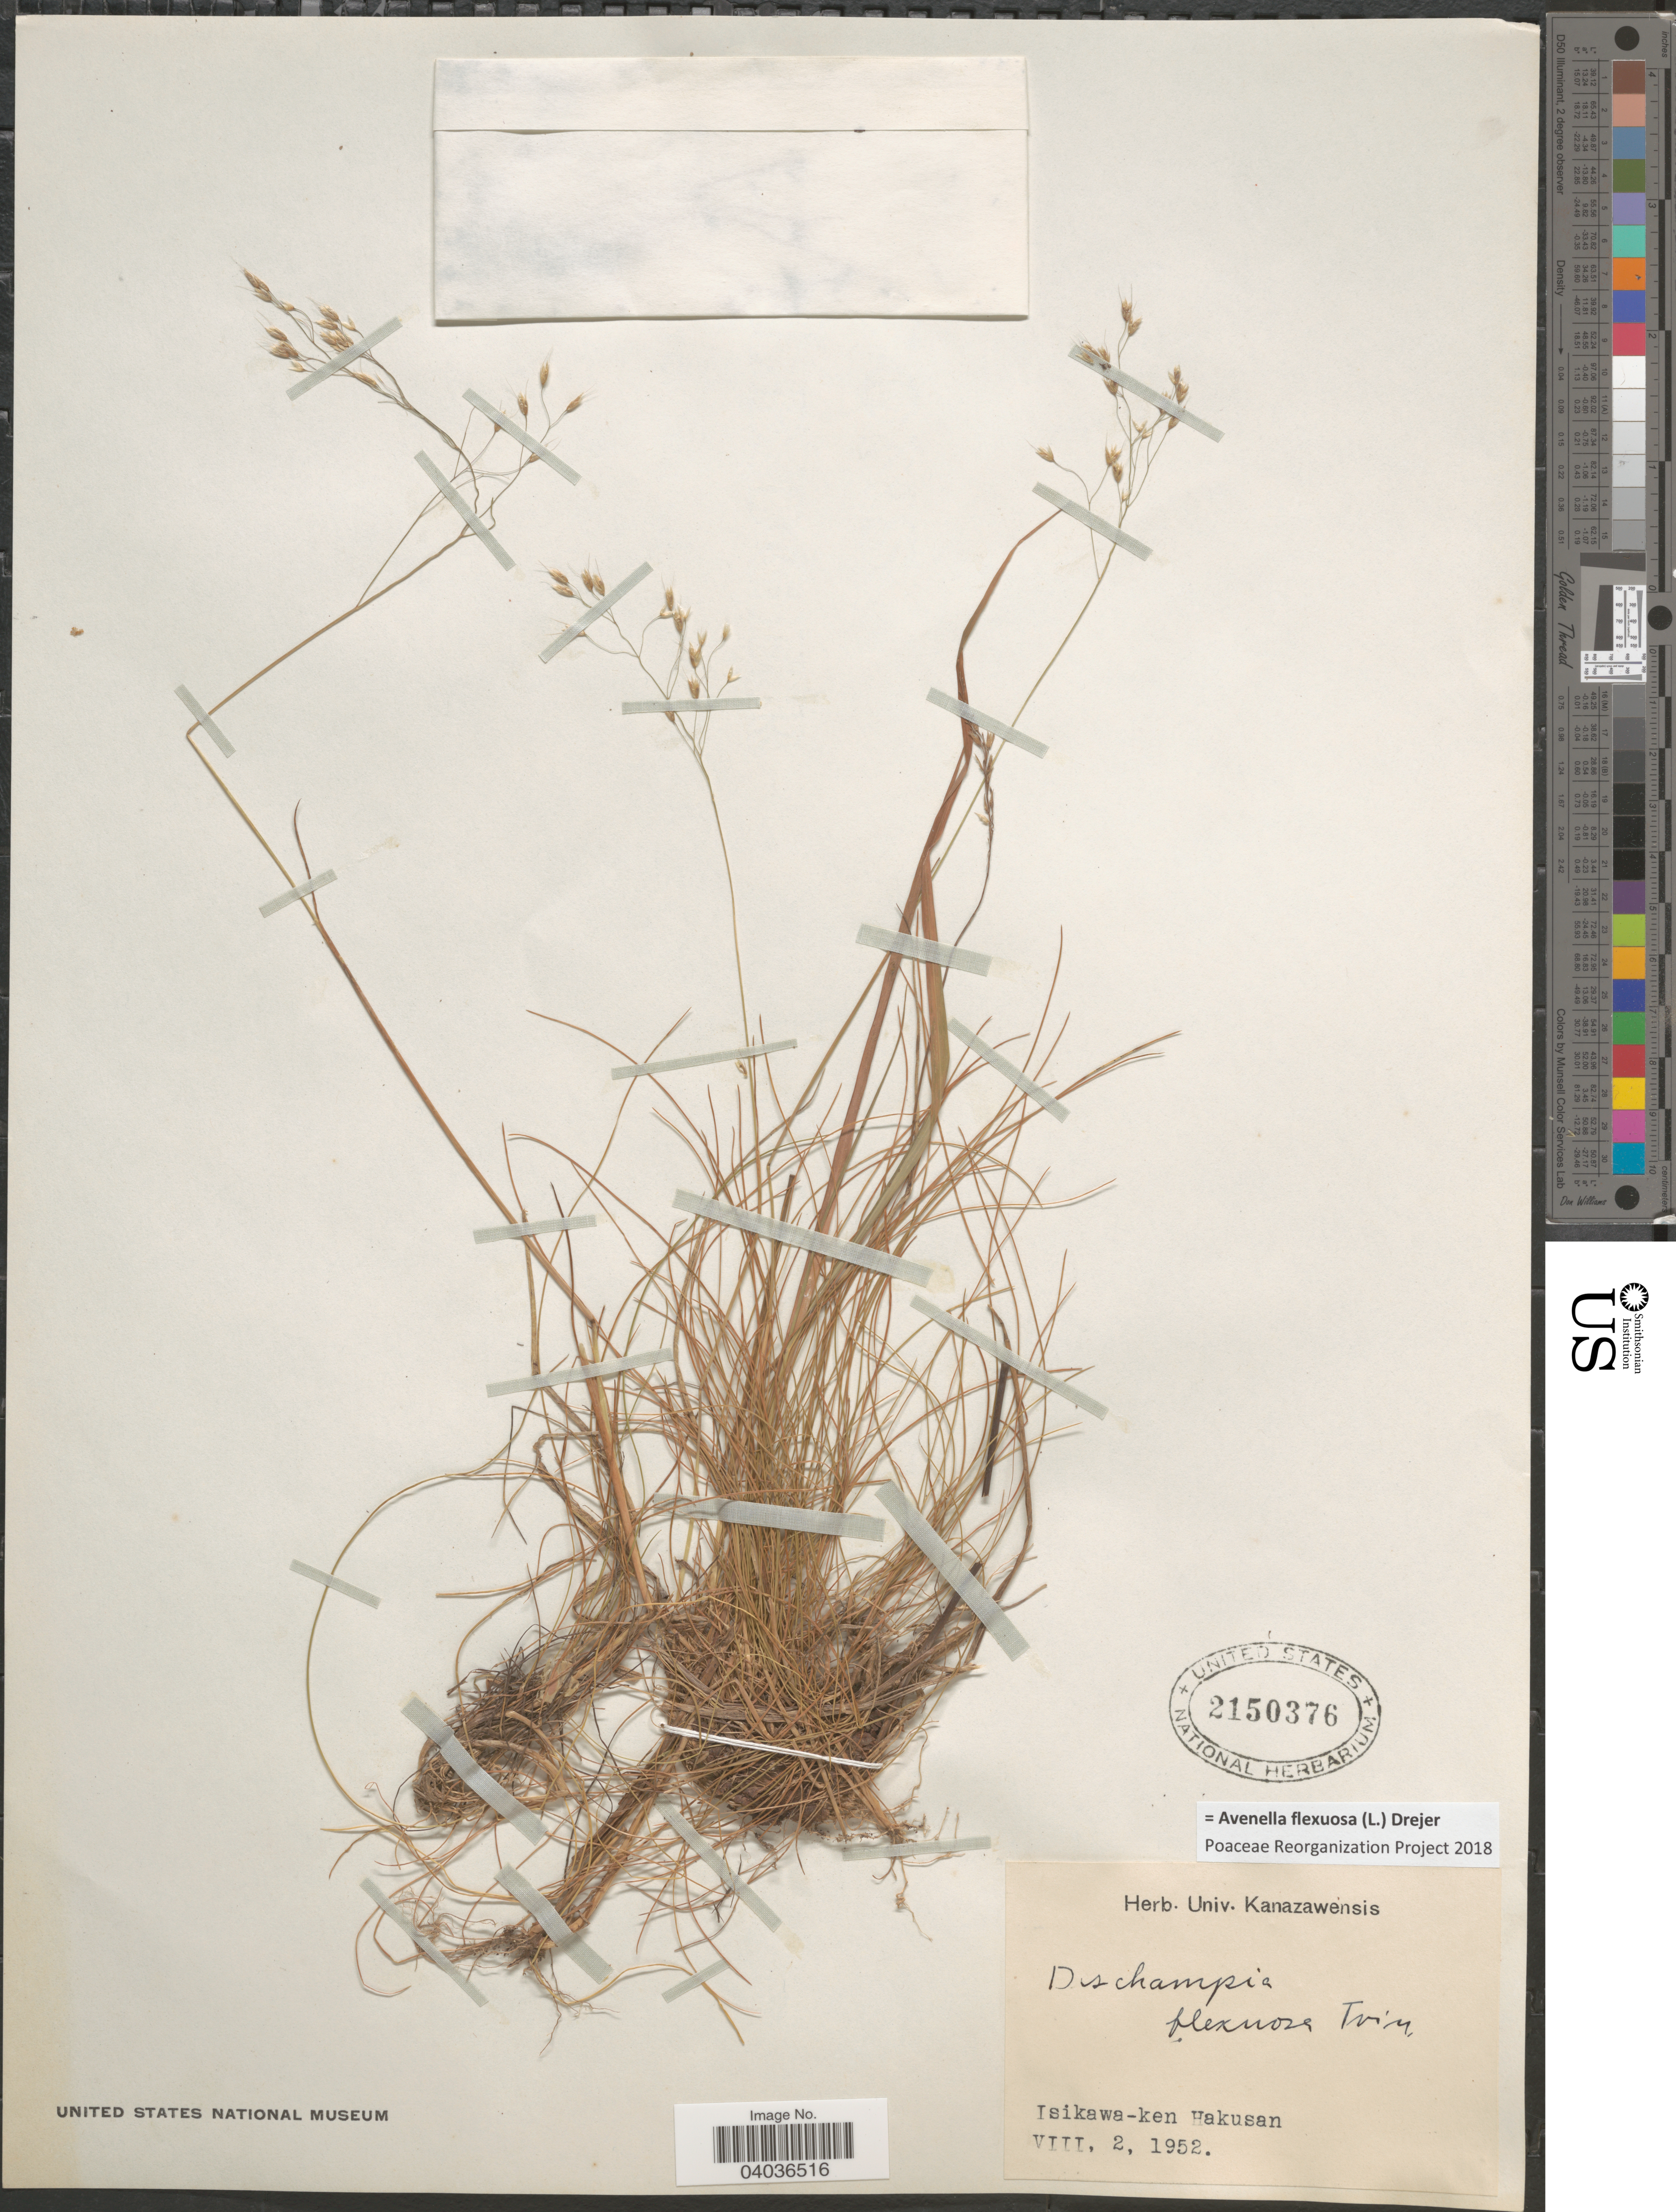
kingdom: Plantae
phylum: Tracheophyta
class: Liliopsida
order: Poales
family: Poaceae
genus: Avenella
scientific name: Avenella flexuosa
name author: (L.) Drejer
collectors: Ex Herb. Univ. Kanazawensis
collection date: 1952-08-02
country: Japan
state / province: Isikawa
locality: Isikawa-ken Hakusan.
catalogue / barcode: US 2150376